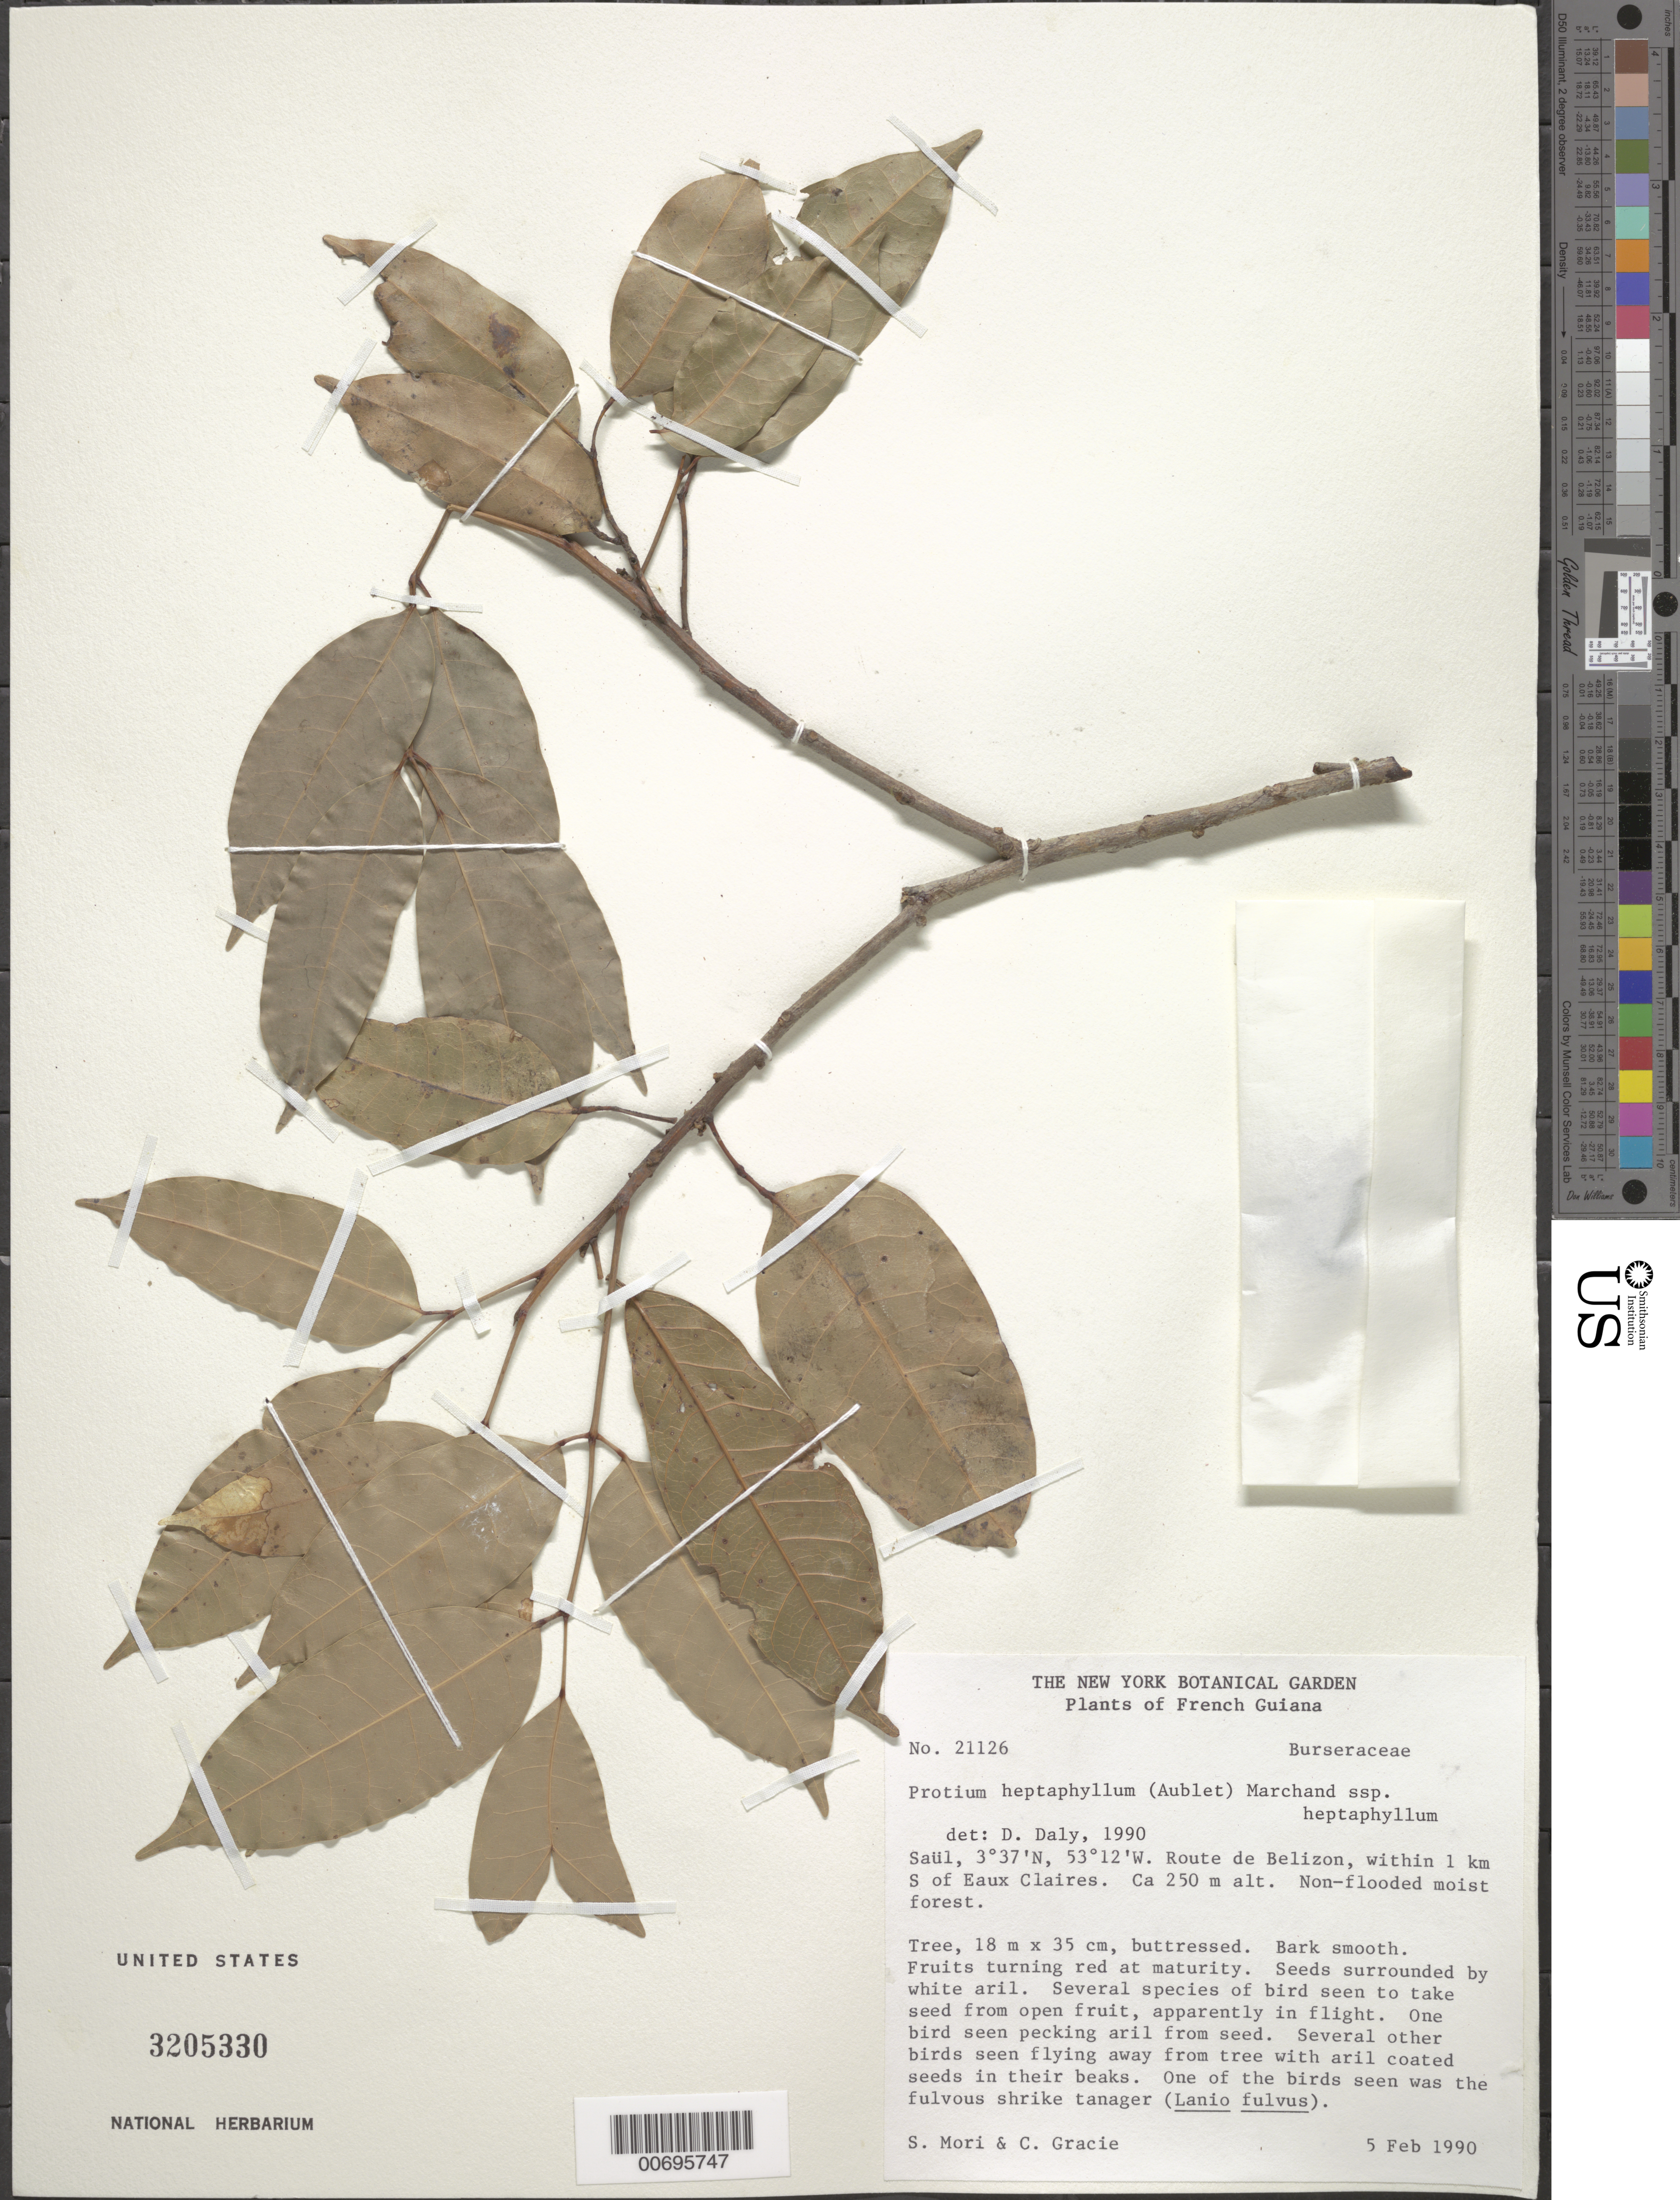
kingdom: Plantae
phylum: Tracheophyta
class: Magnoliopsida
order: Sapindales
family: Burseraceae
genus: Protium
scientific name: Protium heptaphyllum subsp. heptaphyllum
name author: (Aubl.) Marchand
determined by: Daly, D. C.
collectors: S. Mori & C. A. Gracie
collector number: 21126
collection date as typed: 5-Feb-90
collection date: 1990-02-05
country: French Guiana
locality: Saül, Route de Belizon, within 1 km S of Eaux Claires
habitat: Non-flooded moist forest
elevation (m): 250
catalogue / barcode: US 3205330